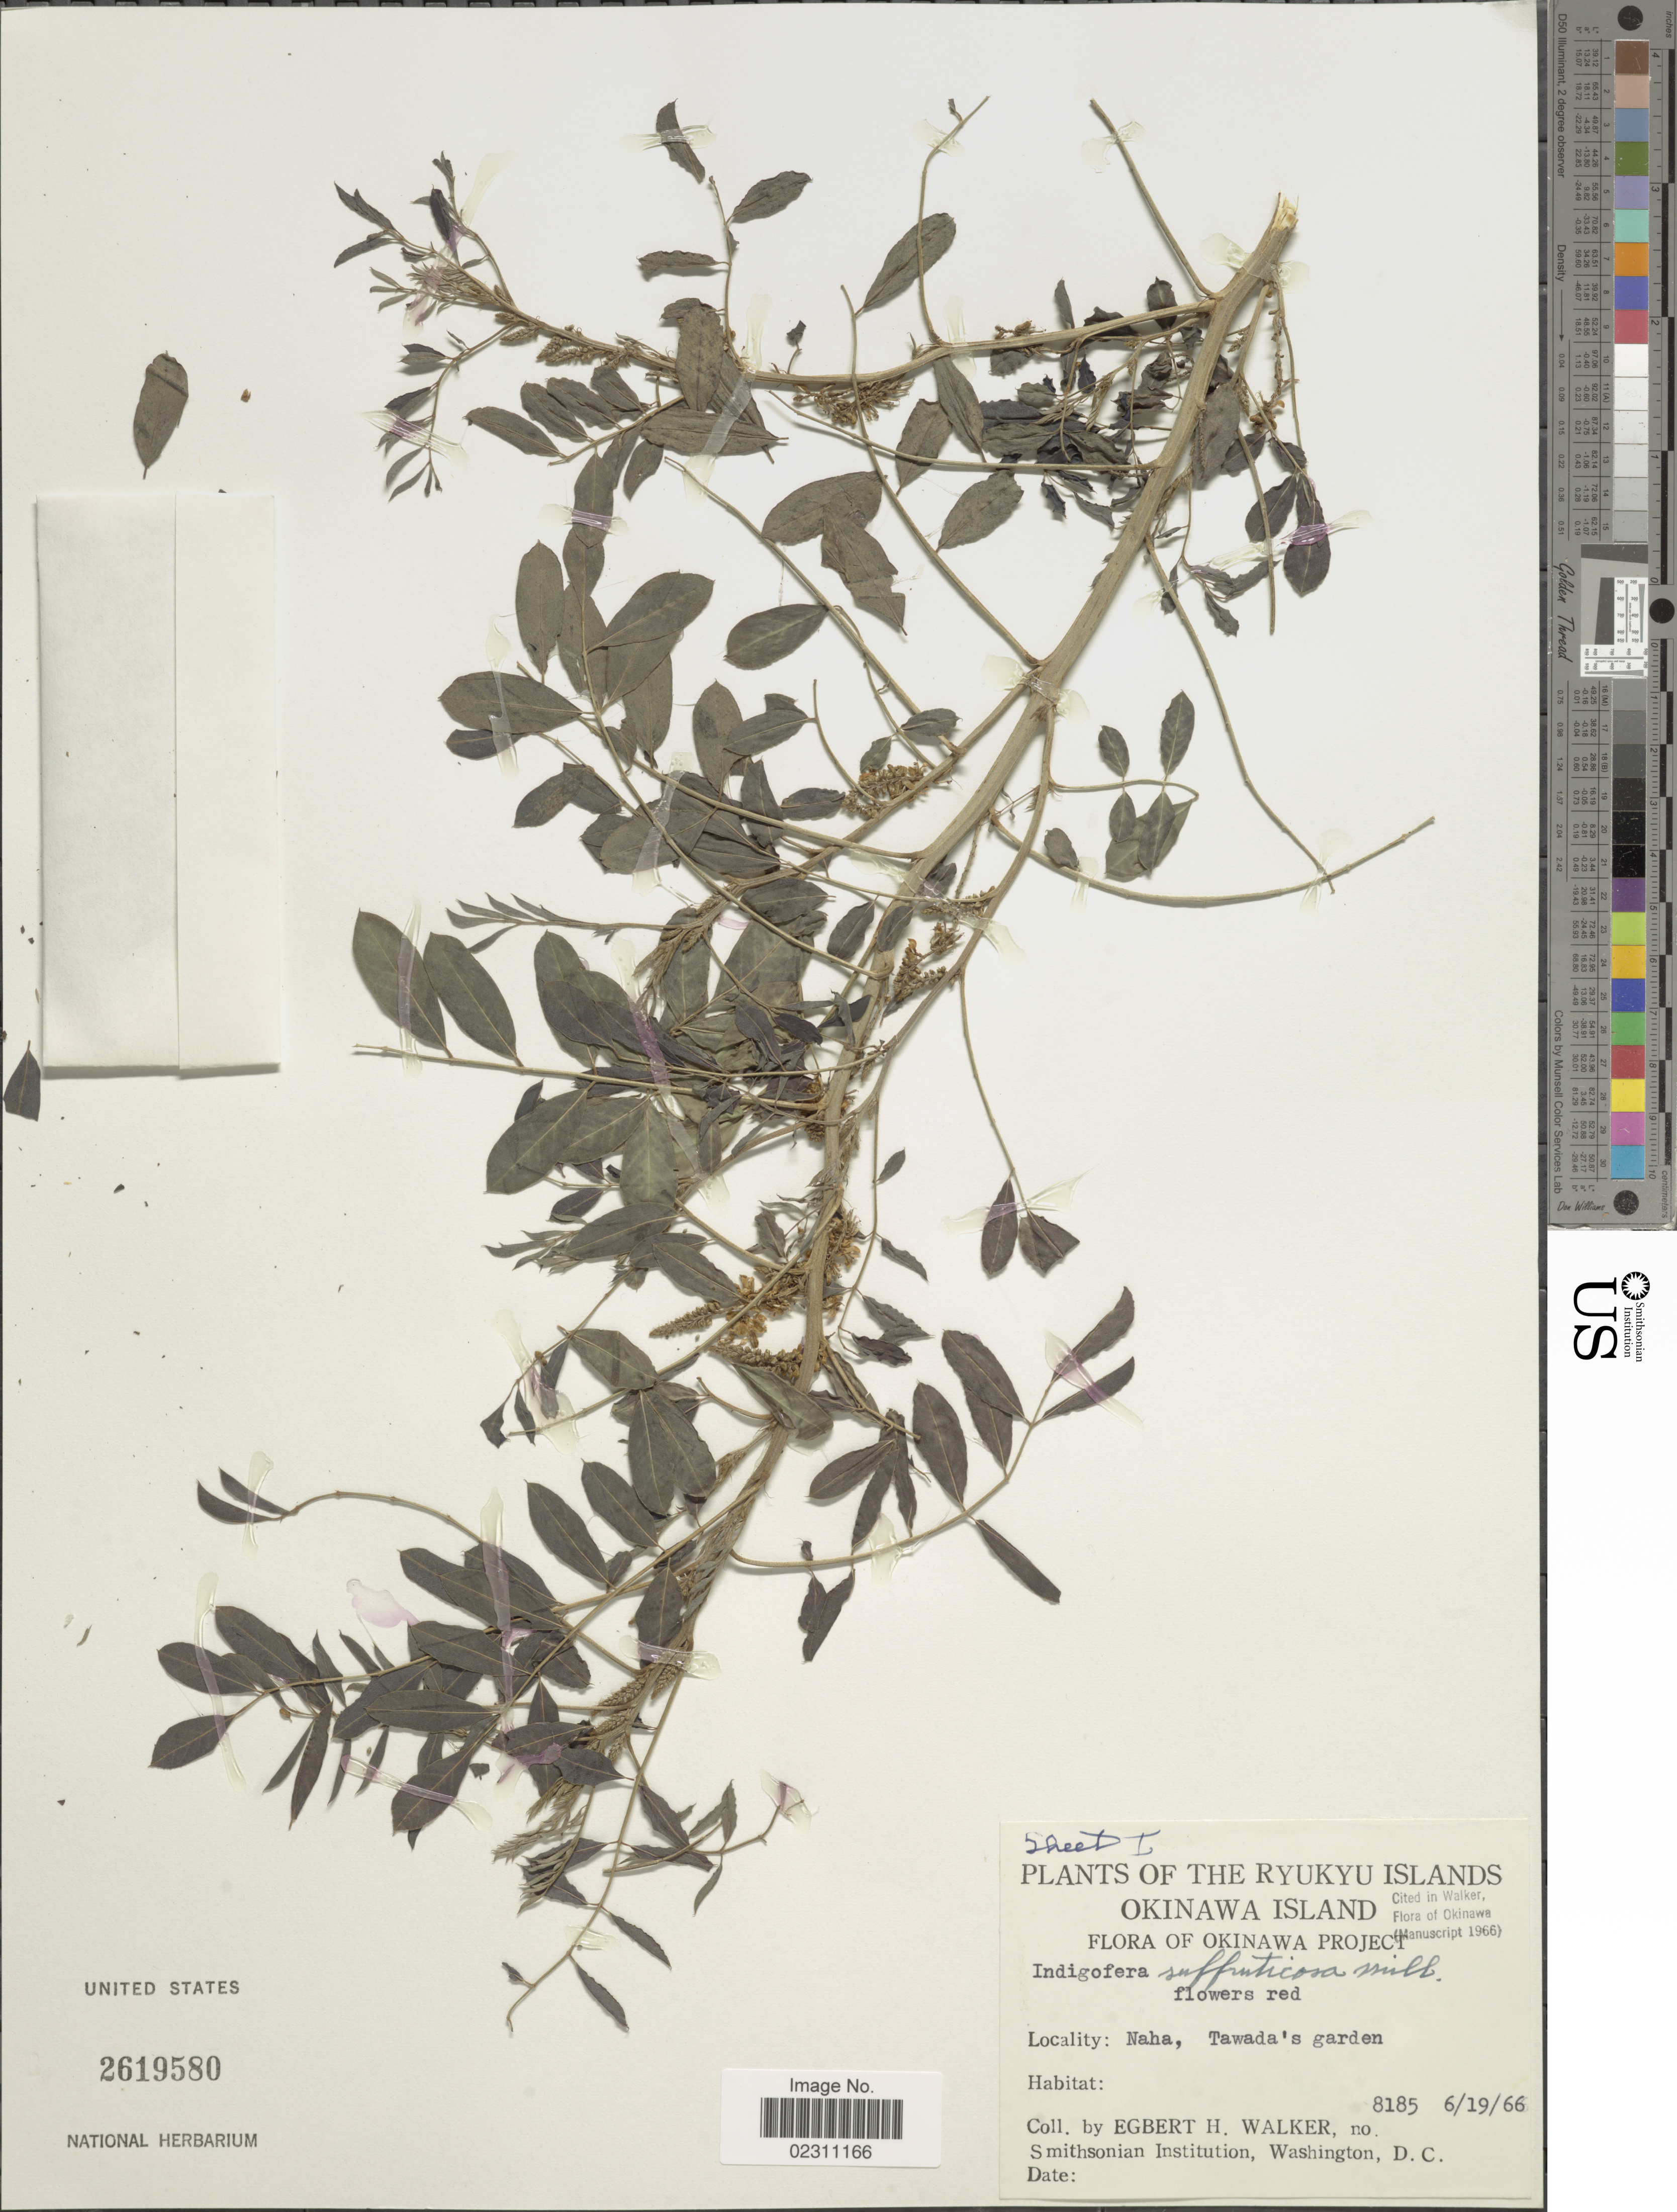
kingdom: Plantae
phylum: Tracheophyta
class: Magnoliopsida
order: Fabales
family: Fabaceae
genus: Indigofera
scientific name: Indigofera suffruticosa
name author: Mill.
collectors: E. H. Walker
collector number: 8185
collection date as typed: Transcribed d/m/y: 19/6/66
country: Japan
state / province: Okinawa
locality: Ryukyu Islands. Okinawa Island. Okinawa Project. Naha, Tawada's garden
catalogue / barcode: US 2619580